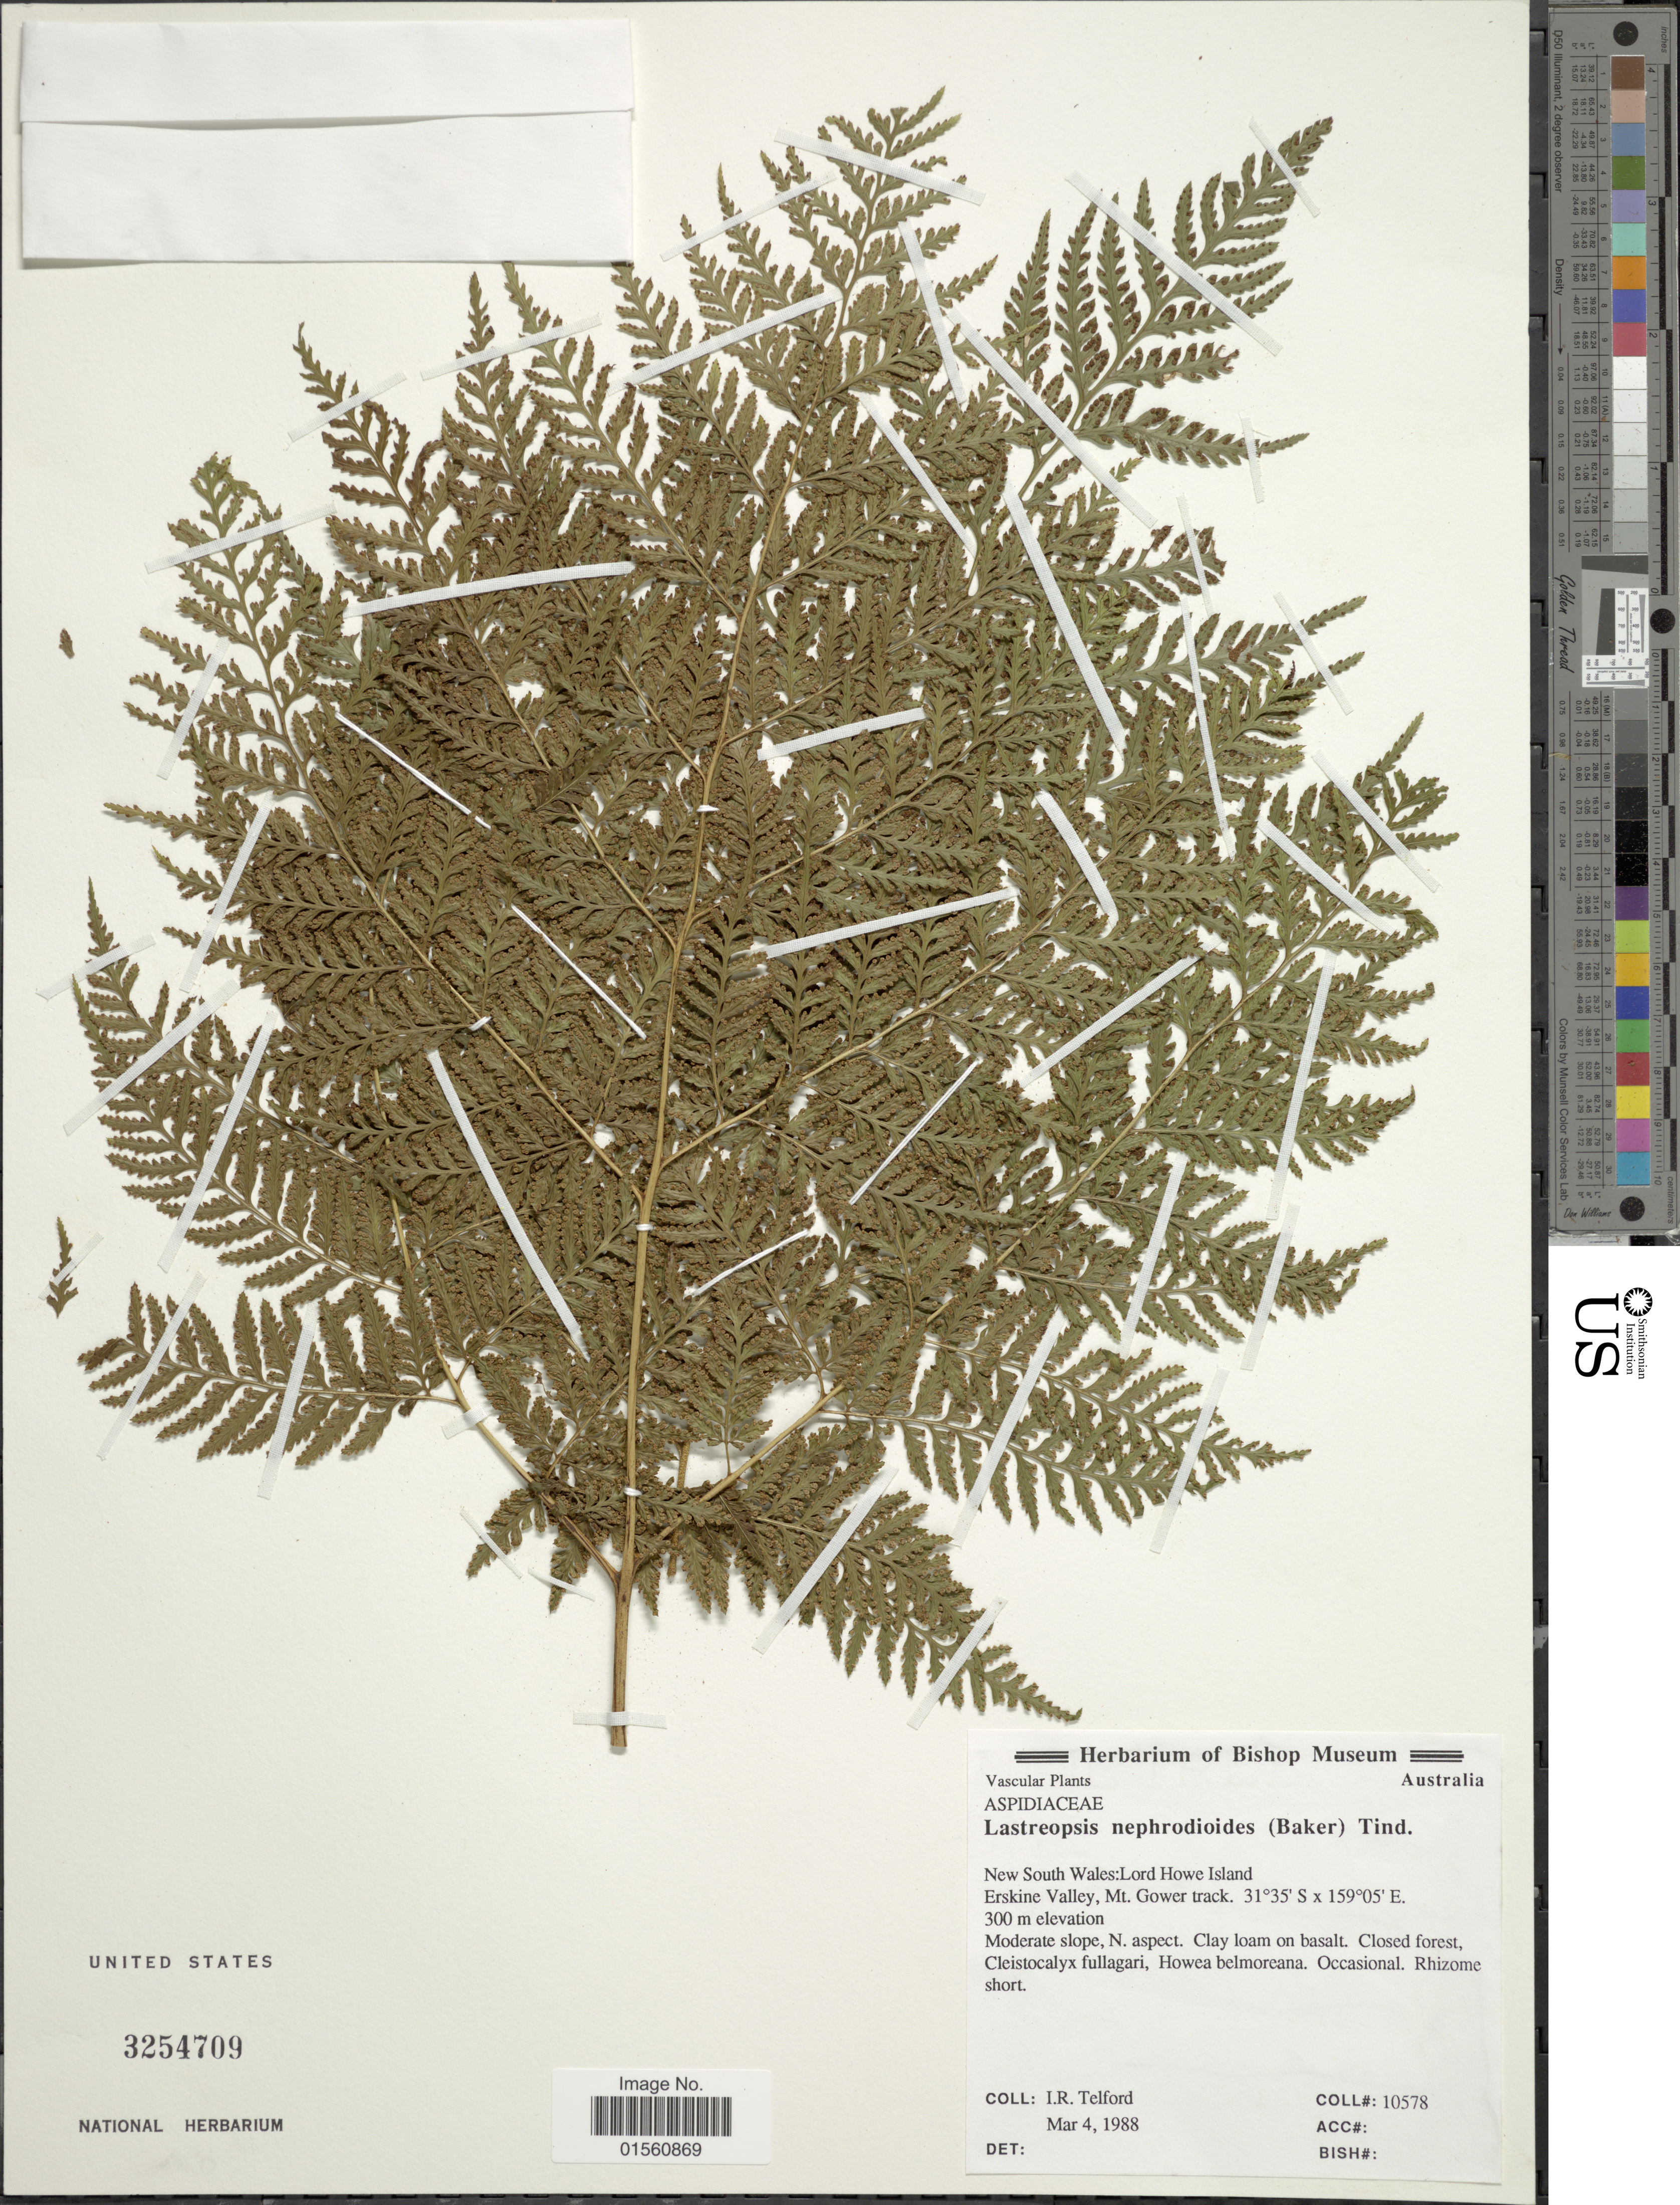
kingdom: Plantae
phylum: Tracheophyta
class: Polypodiopsida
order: Polypodiales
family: Dryopteridaceae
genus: Lastreopsis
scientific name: Lastreopsis nephrodioides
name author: (Baker) Tindale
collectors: I. R. Telford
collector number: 10578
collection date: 1988-03-04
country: Australia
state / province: New South Wales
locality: Lord Howe Island Erskine Valley, Mt. Gower track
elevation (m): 300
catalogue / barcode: US 3254709